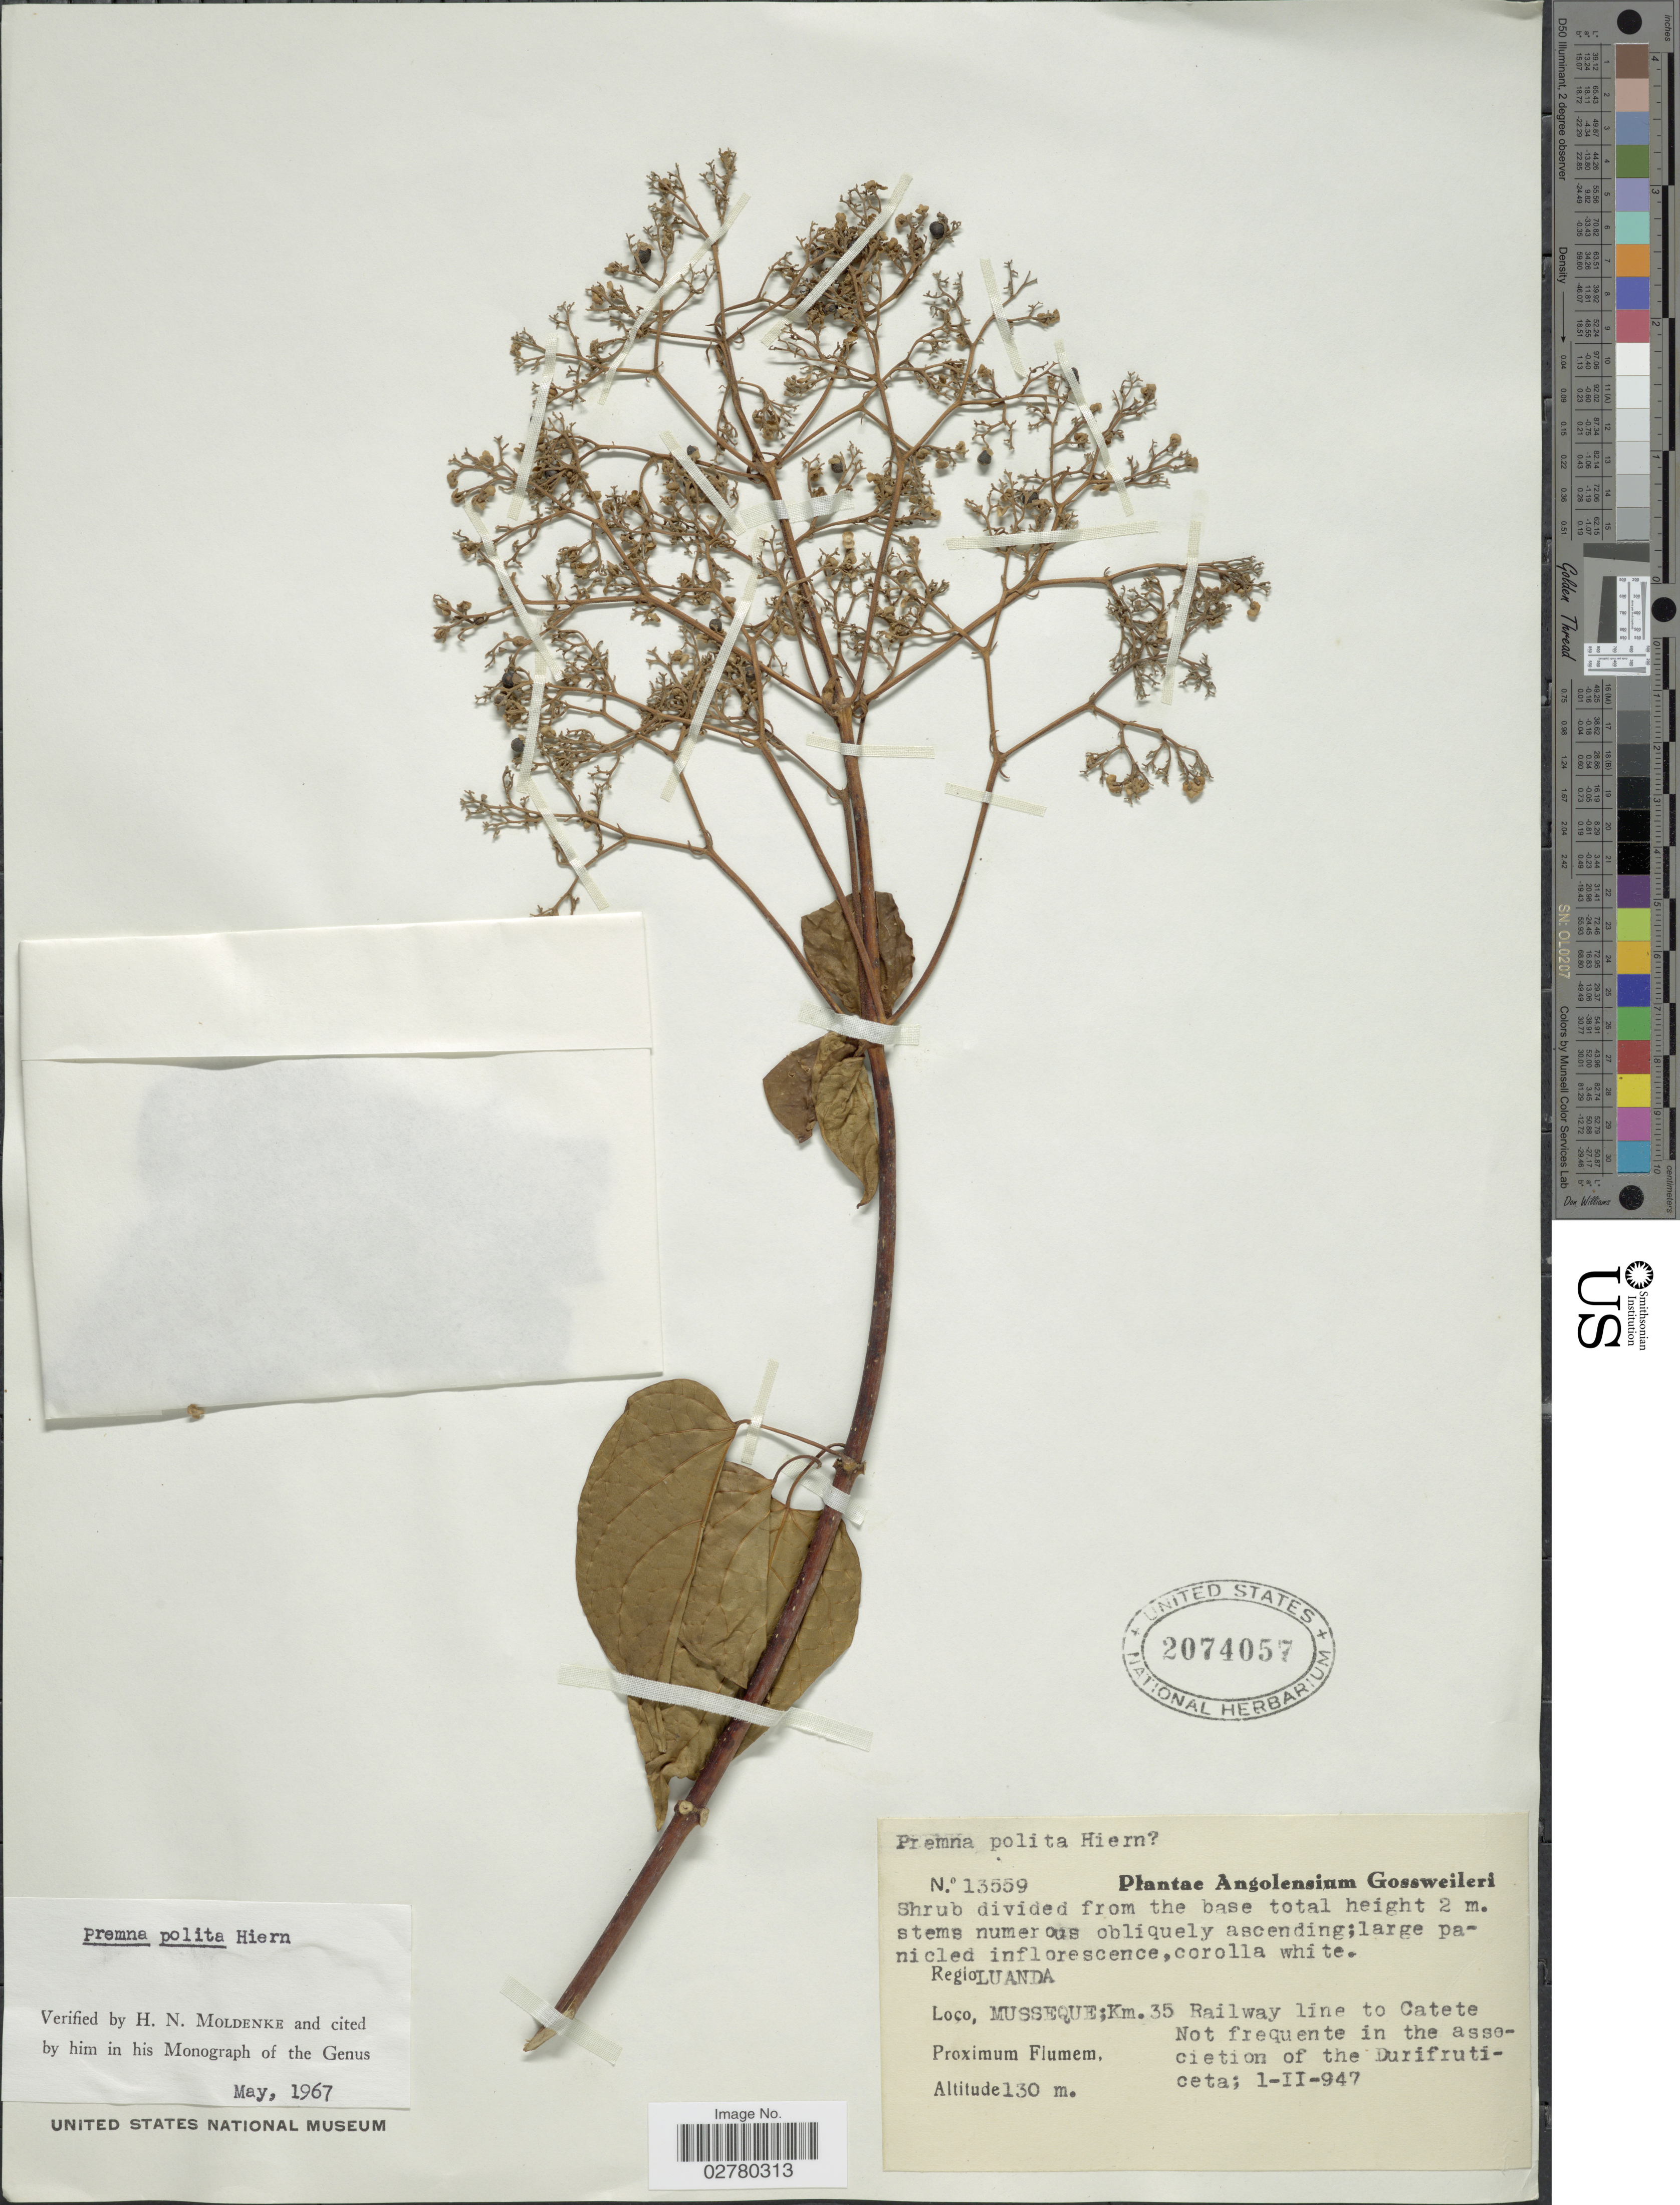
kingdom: Plantae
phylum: Tracheophyta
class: Magnoliopsida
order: Lamiales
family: Lamiaceae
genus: Premna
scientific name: Premna polita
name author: Hiern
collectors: -. Gossweiler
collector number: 13559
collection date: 1947-02-01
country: Angola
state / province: Luanda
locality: Regio Luanda, Musseque; Km.35 Railway line to Catete.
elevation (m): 130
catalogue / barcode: US 2074057